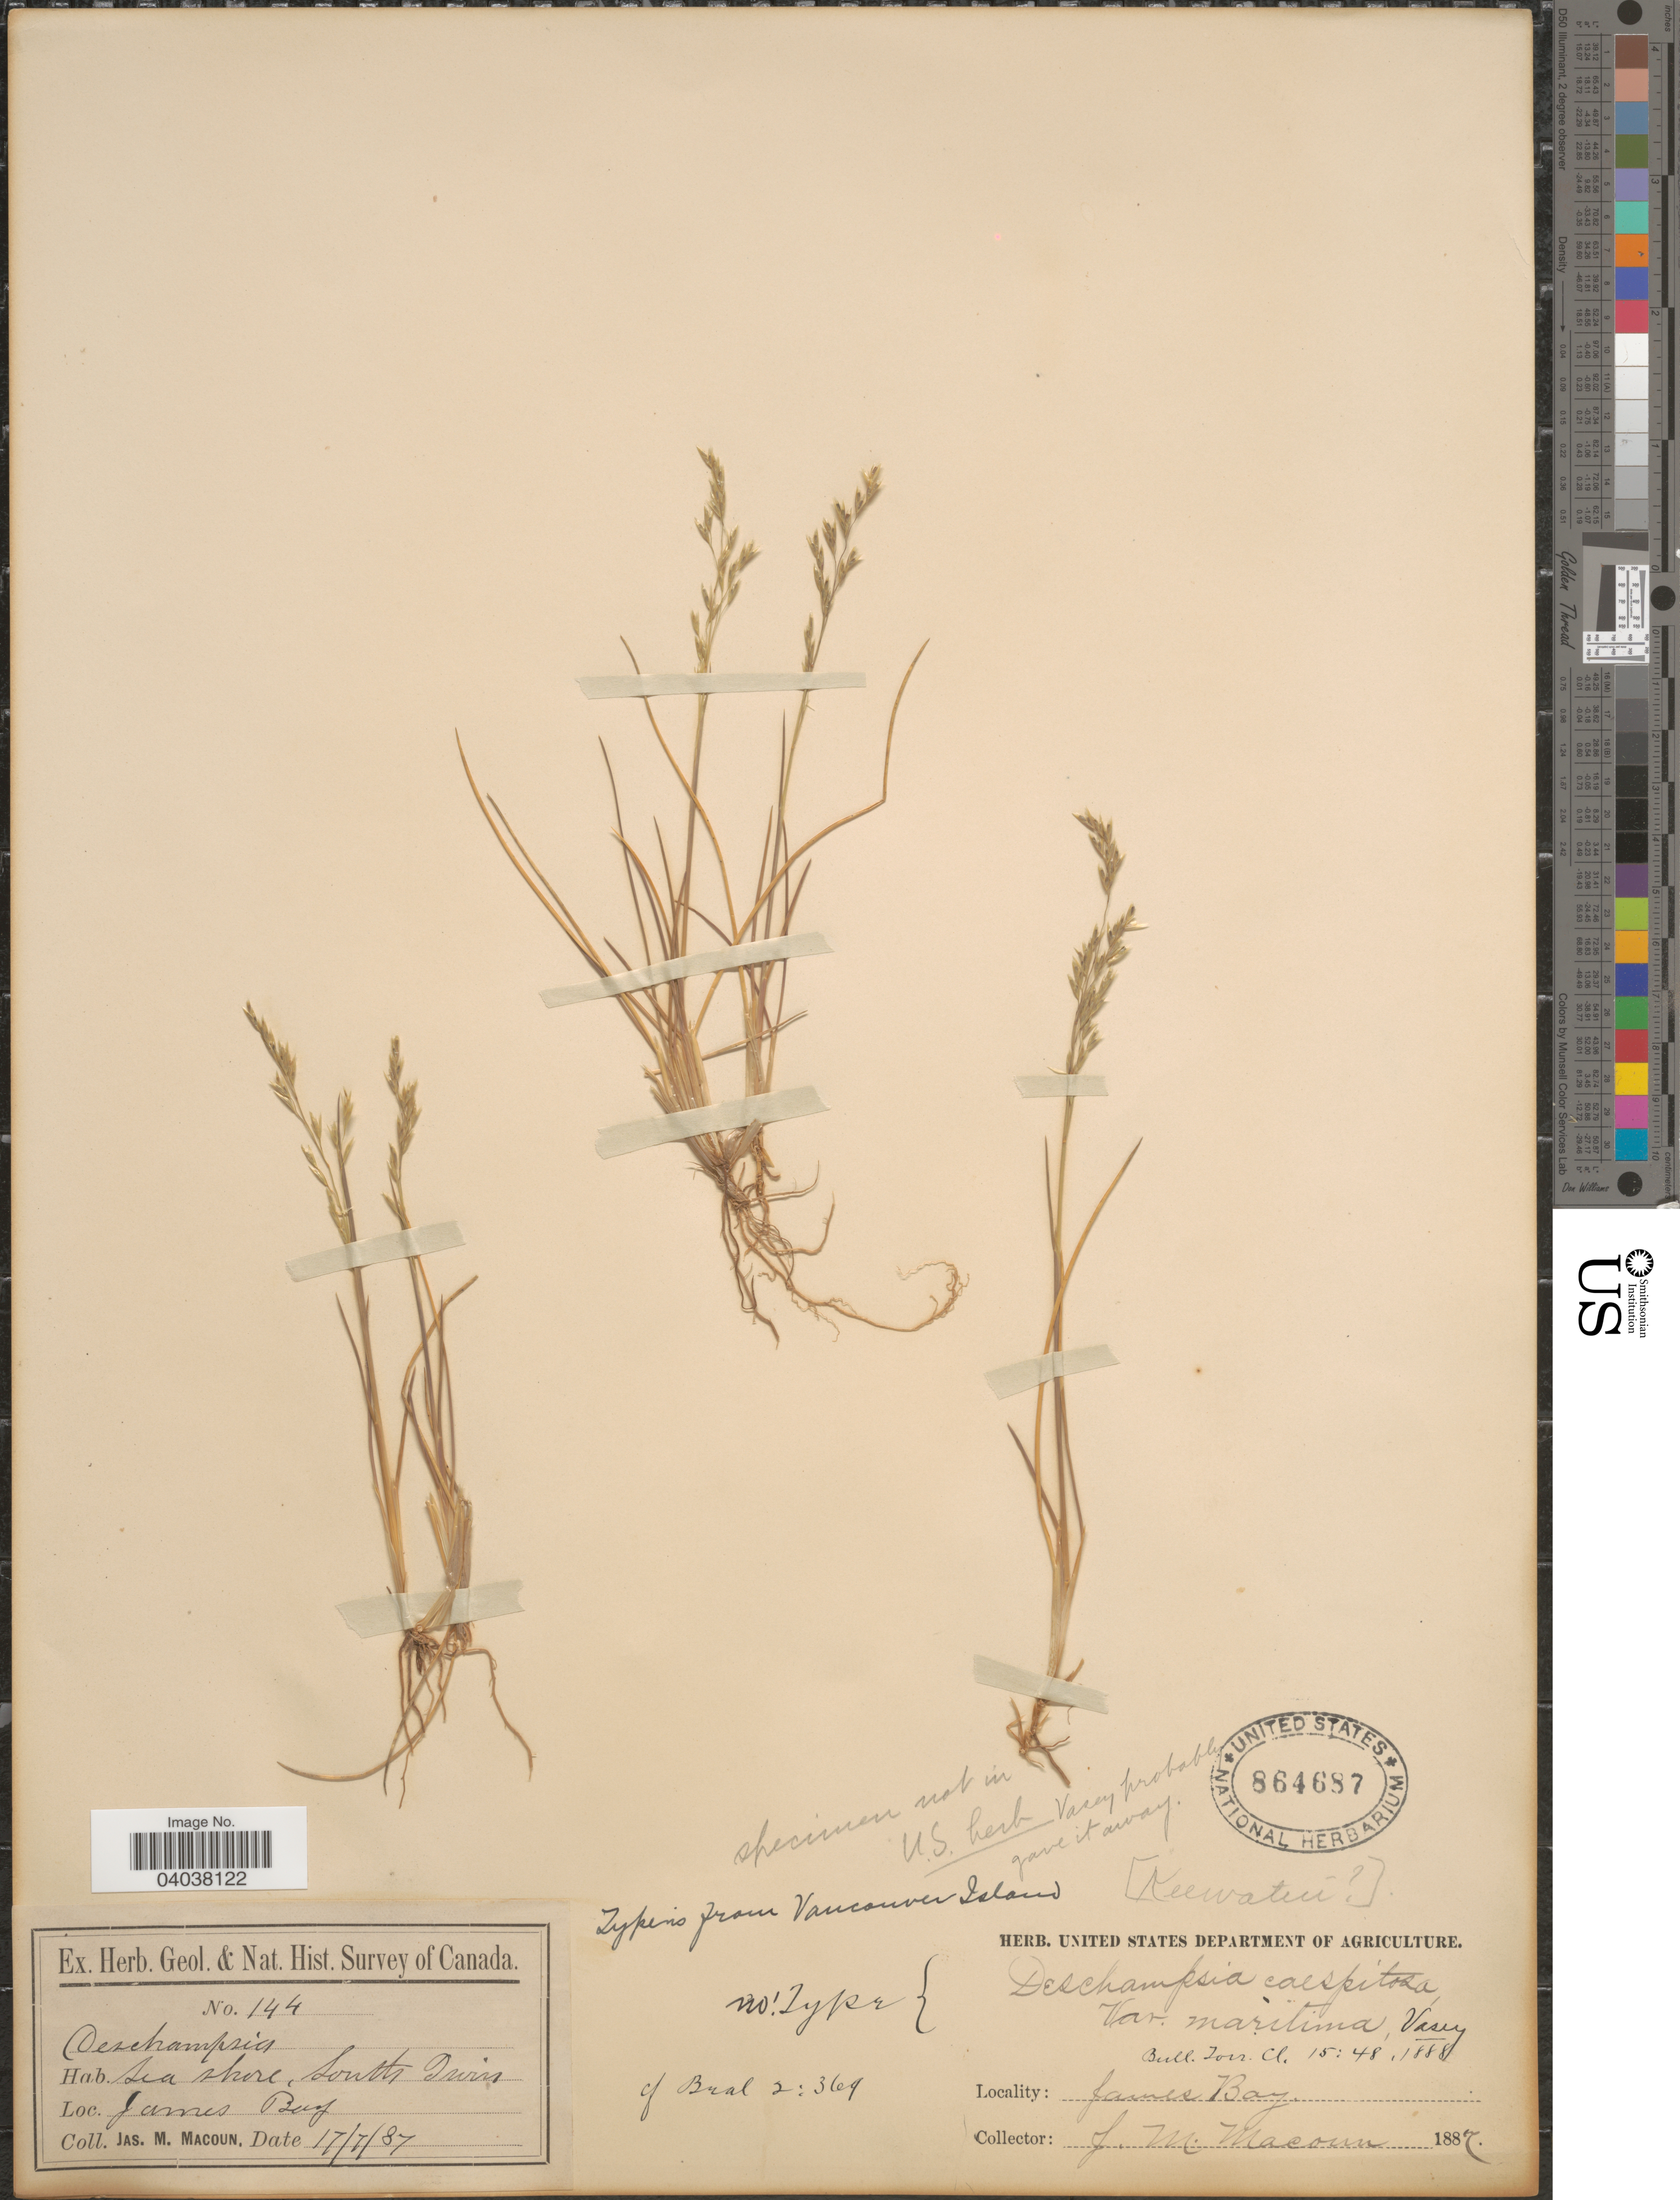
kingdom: Plantae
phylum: Tracheophyta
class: Liliopsida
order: Poales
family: Poaceae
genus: Deschampsia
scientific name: Deschampsia cespitosa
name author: (L.) P. Beauv.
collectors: J. M. Macoun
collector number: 144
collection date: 1887-07-17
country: Canada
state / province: Northwest Territories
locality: Sea shore, South Twin. James Bay. Keewatin.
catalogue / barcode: US 864687